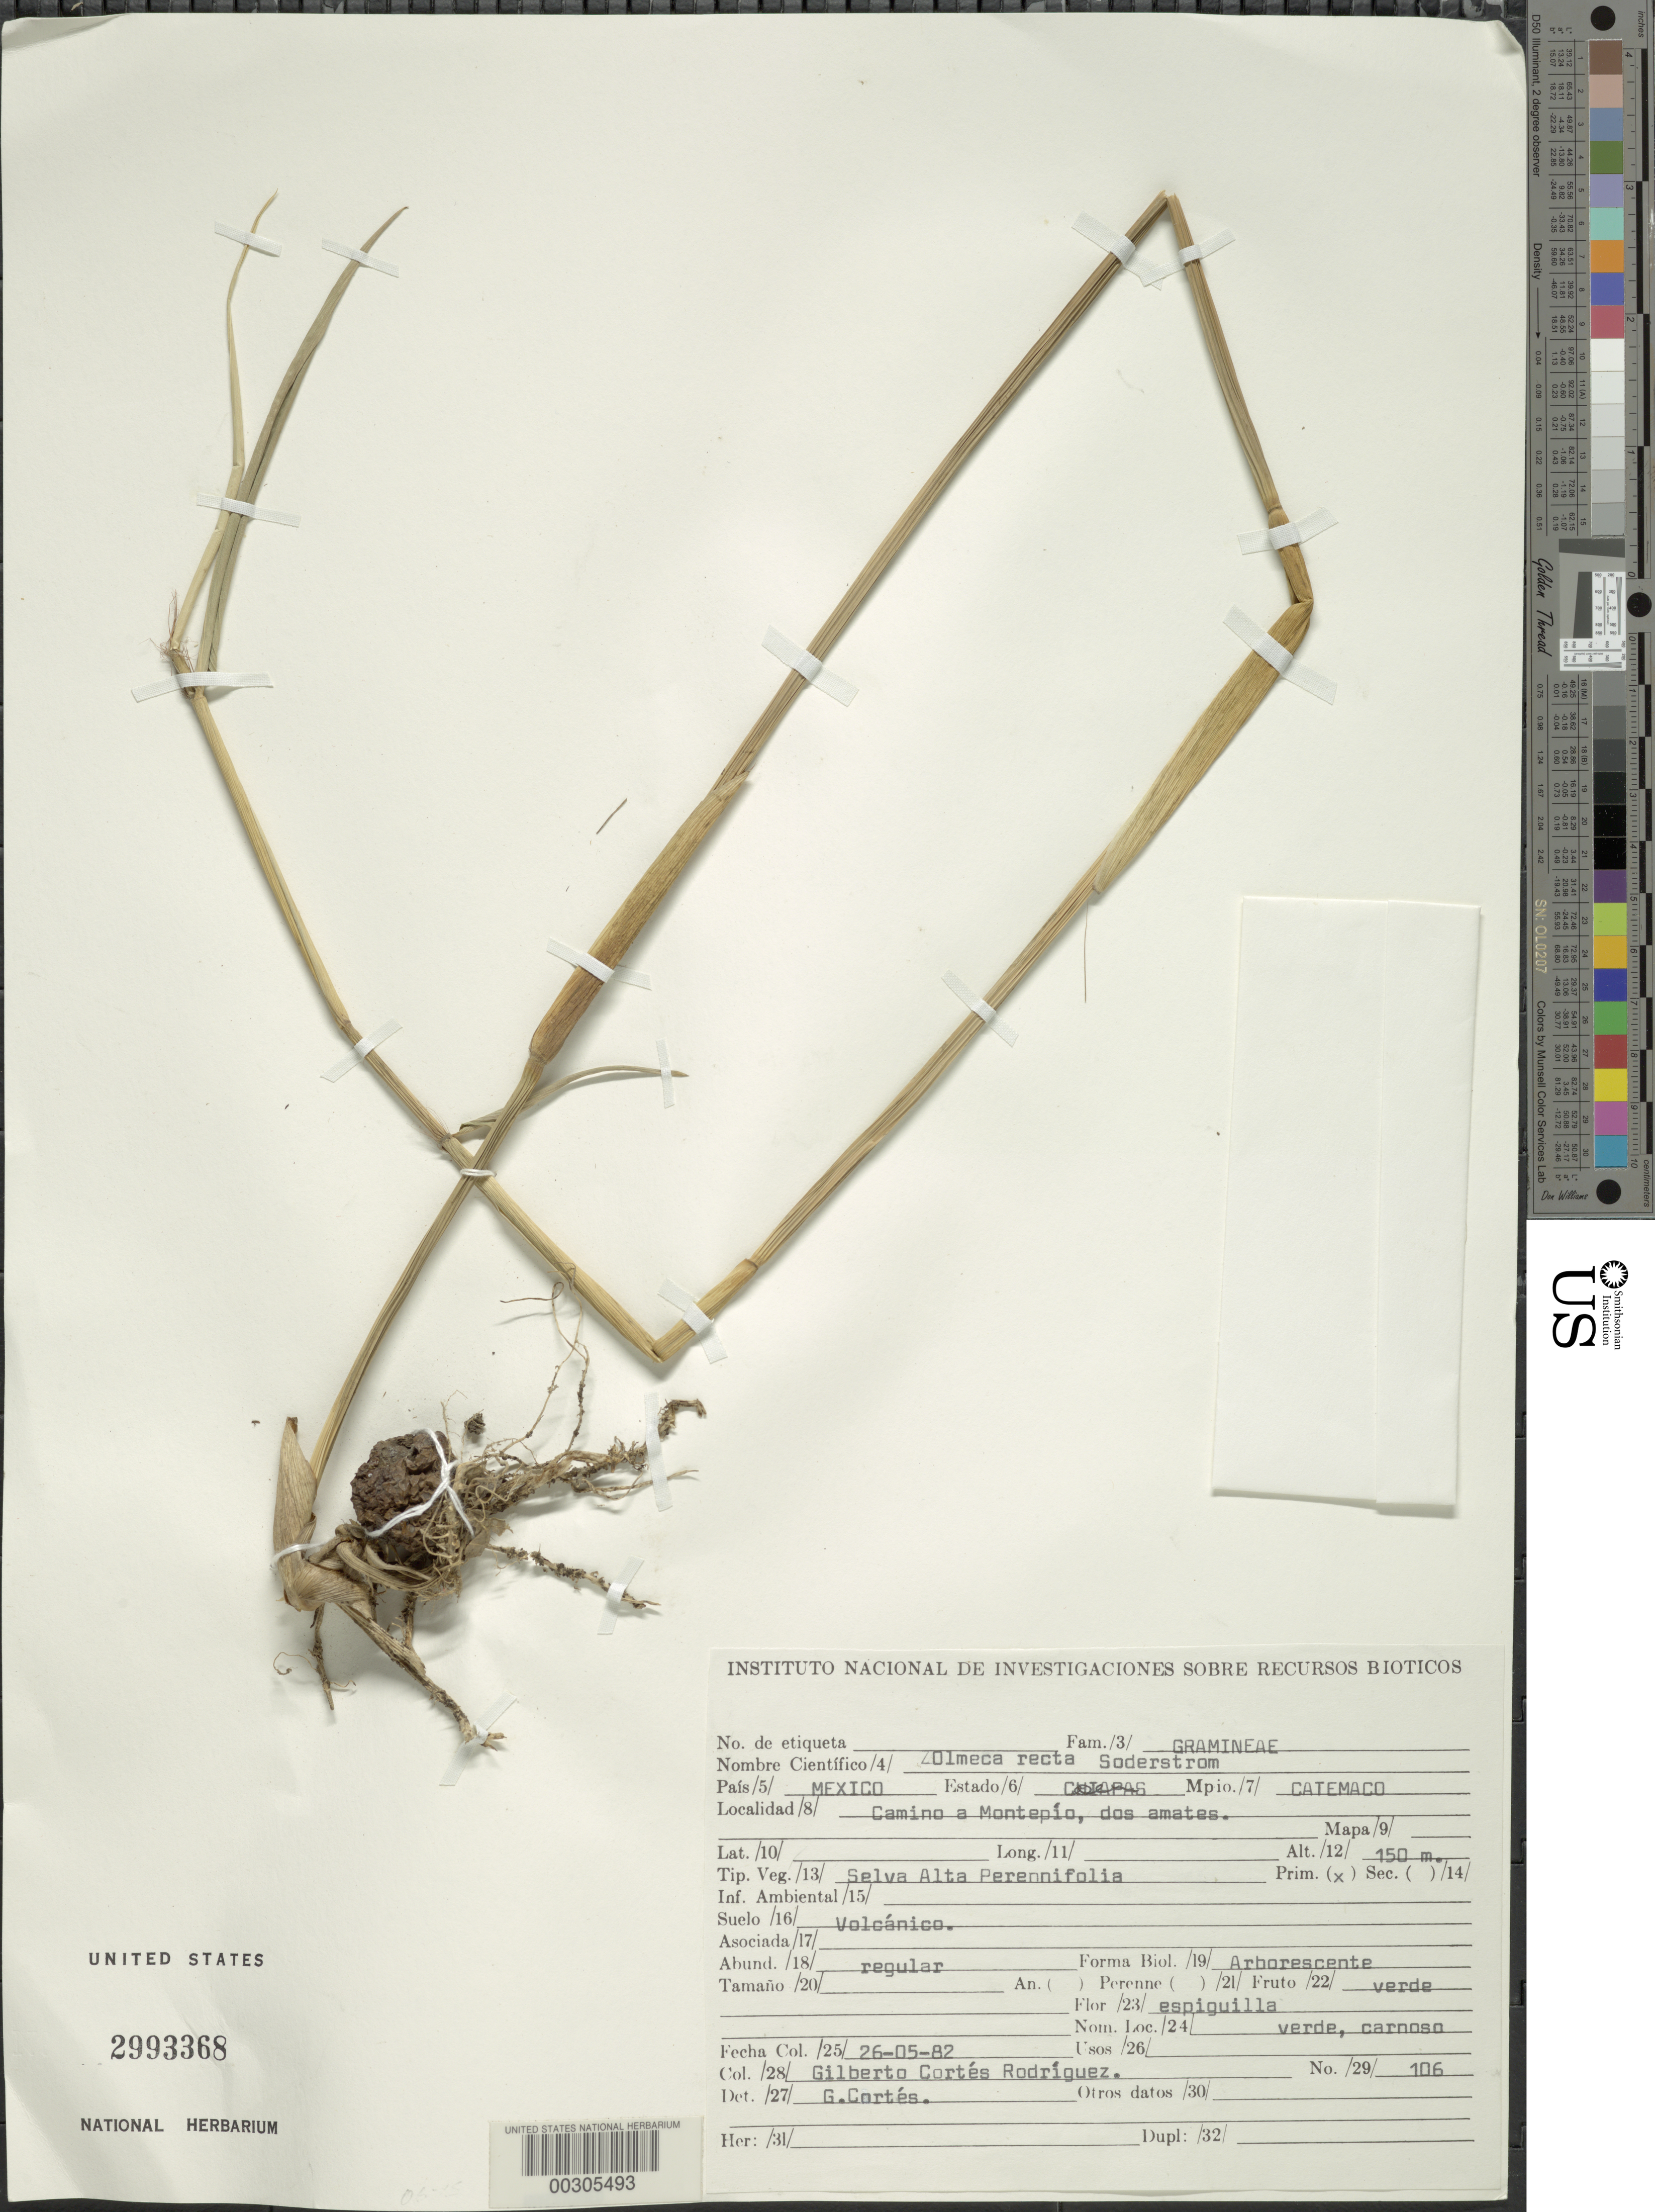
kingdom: Plantae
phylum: Tracheophyta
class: Liliopsida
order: Poales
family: Poaceae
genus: Olmeca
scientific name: Olmeca recta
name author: Soderstr.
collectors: G. Rodriguez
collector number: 106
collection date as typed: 26 May 1982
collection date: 1982-05-26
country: Mexico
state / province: Veracruz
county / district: Catemaco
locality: Camino a montepio. [state originally recorded as chiapas.]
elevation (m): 150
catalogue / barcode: US 2993368